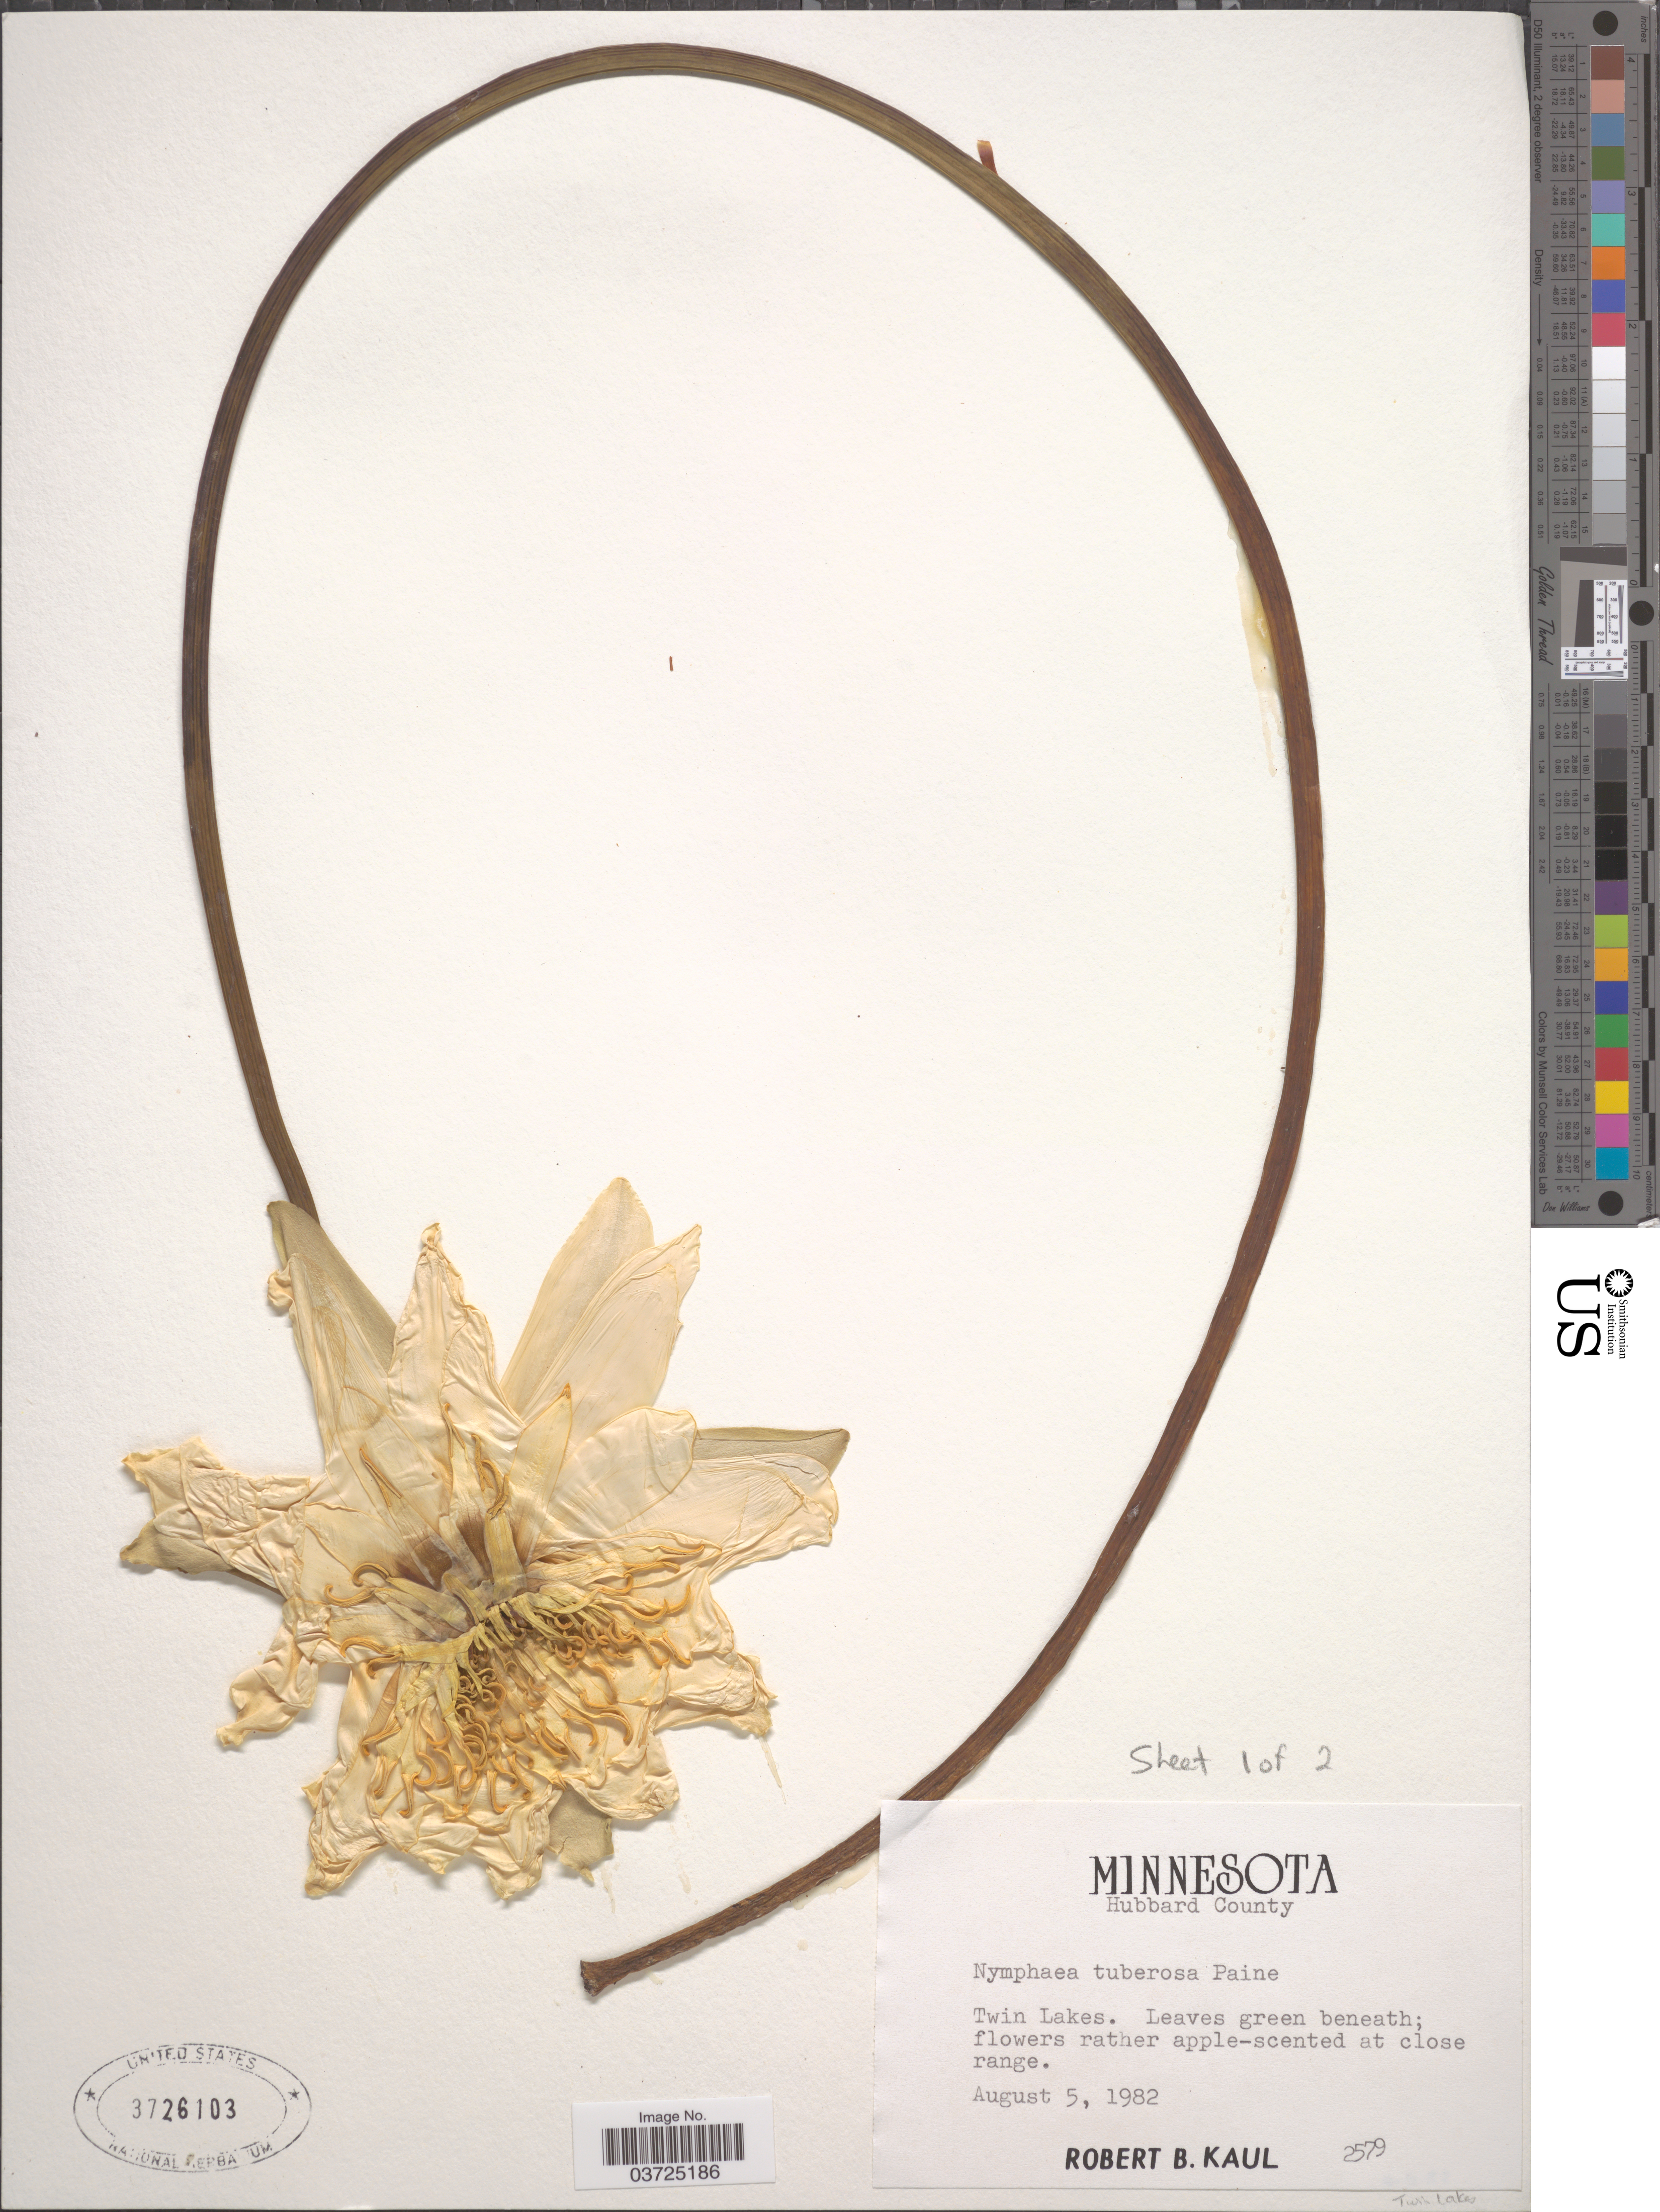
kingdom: Plantae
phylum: Tracheophyta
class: Magnoliopsida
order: Nymphaeales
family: Nymphaeaceae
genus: Nymphaea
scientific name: Nymphaea tuberosa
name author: Paine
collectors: R. Kaul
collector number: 2579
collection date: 1982-08-05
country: United States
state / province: Minnesota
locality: Hubbard County. Twin Lakes.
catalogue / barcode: US 3726103